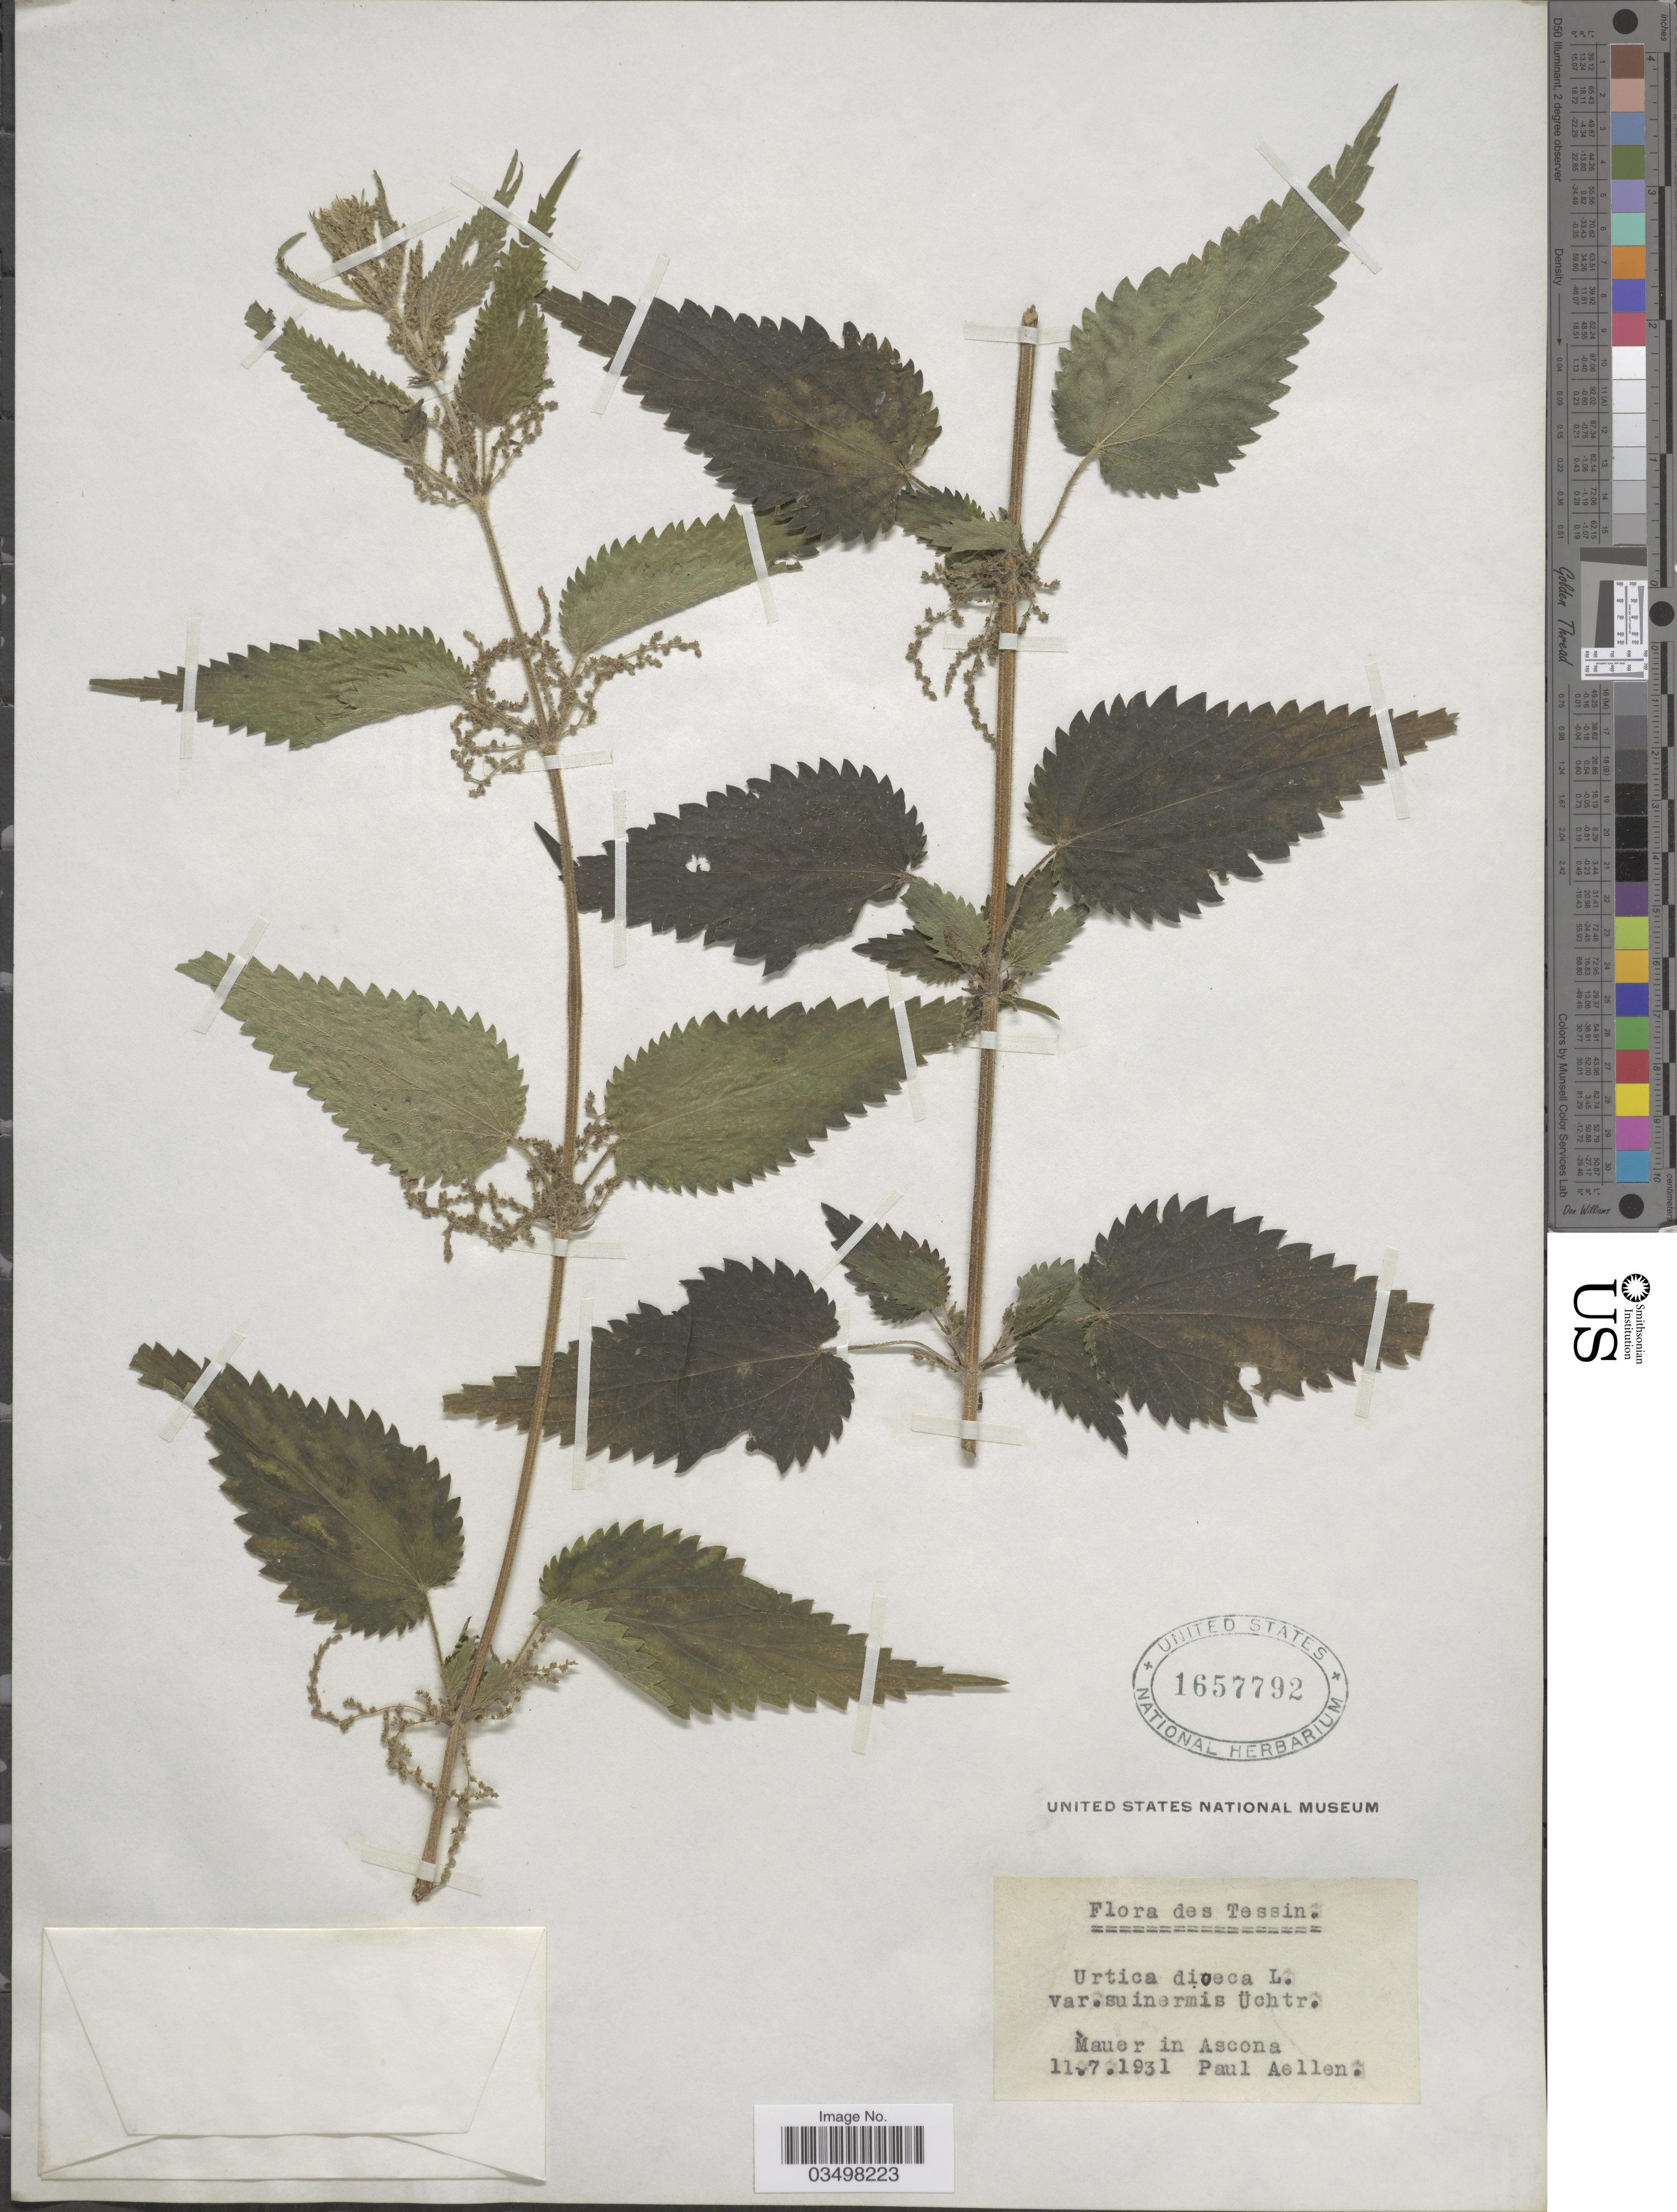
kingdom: Plantae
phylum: Tracheophyta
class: Magnoliopsida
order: Rosales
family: Urticaceae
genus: Urtica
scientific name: Urtica dioica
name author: L.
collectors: P. Aellen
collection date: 1931-07-11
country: Switzerland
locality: Tessin. Mauer in Ascona.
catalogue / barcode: US 1657792